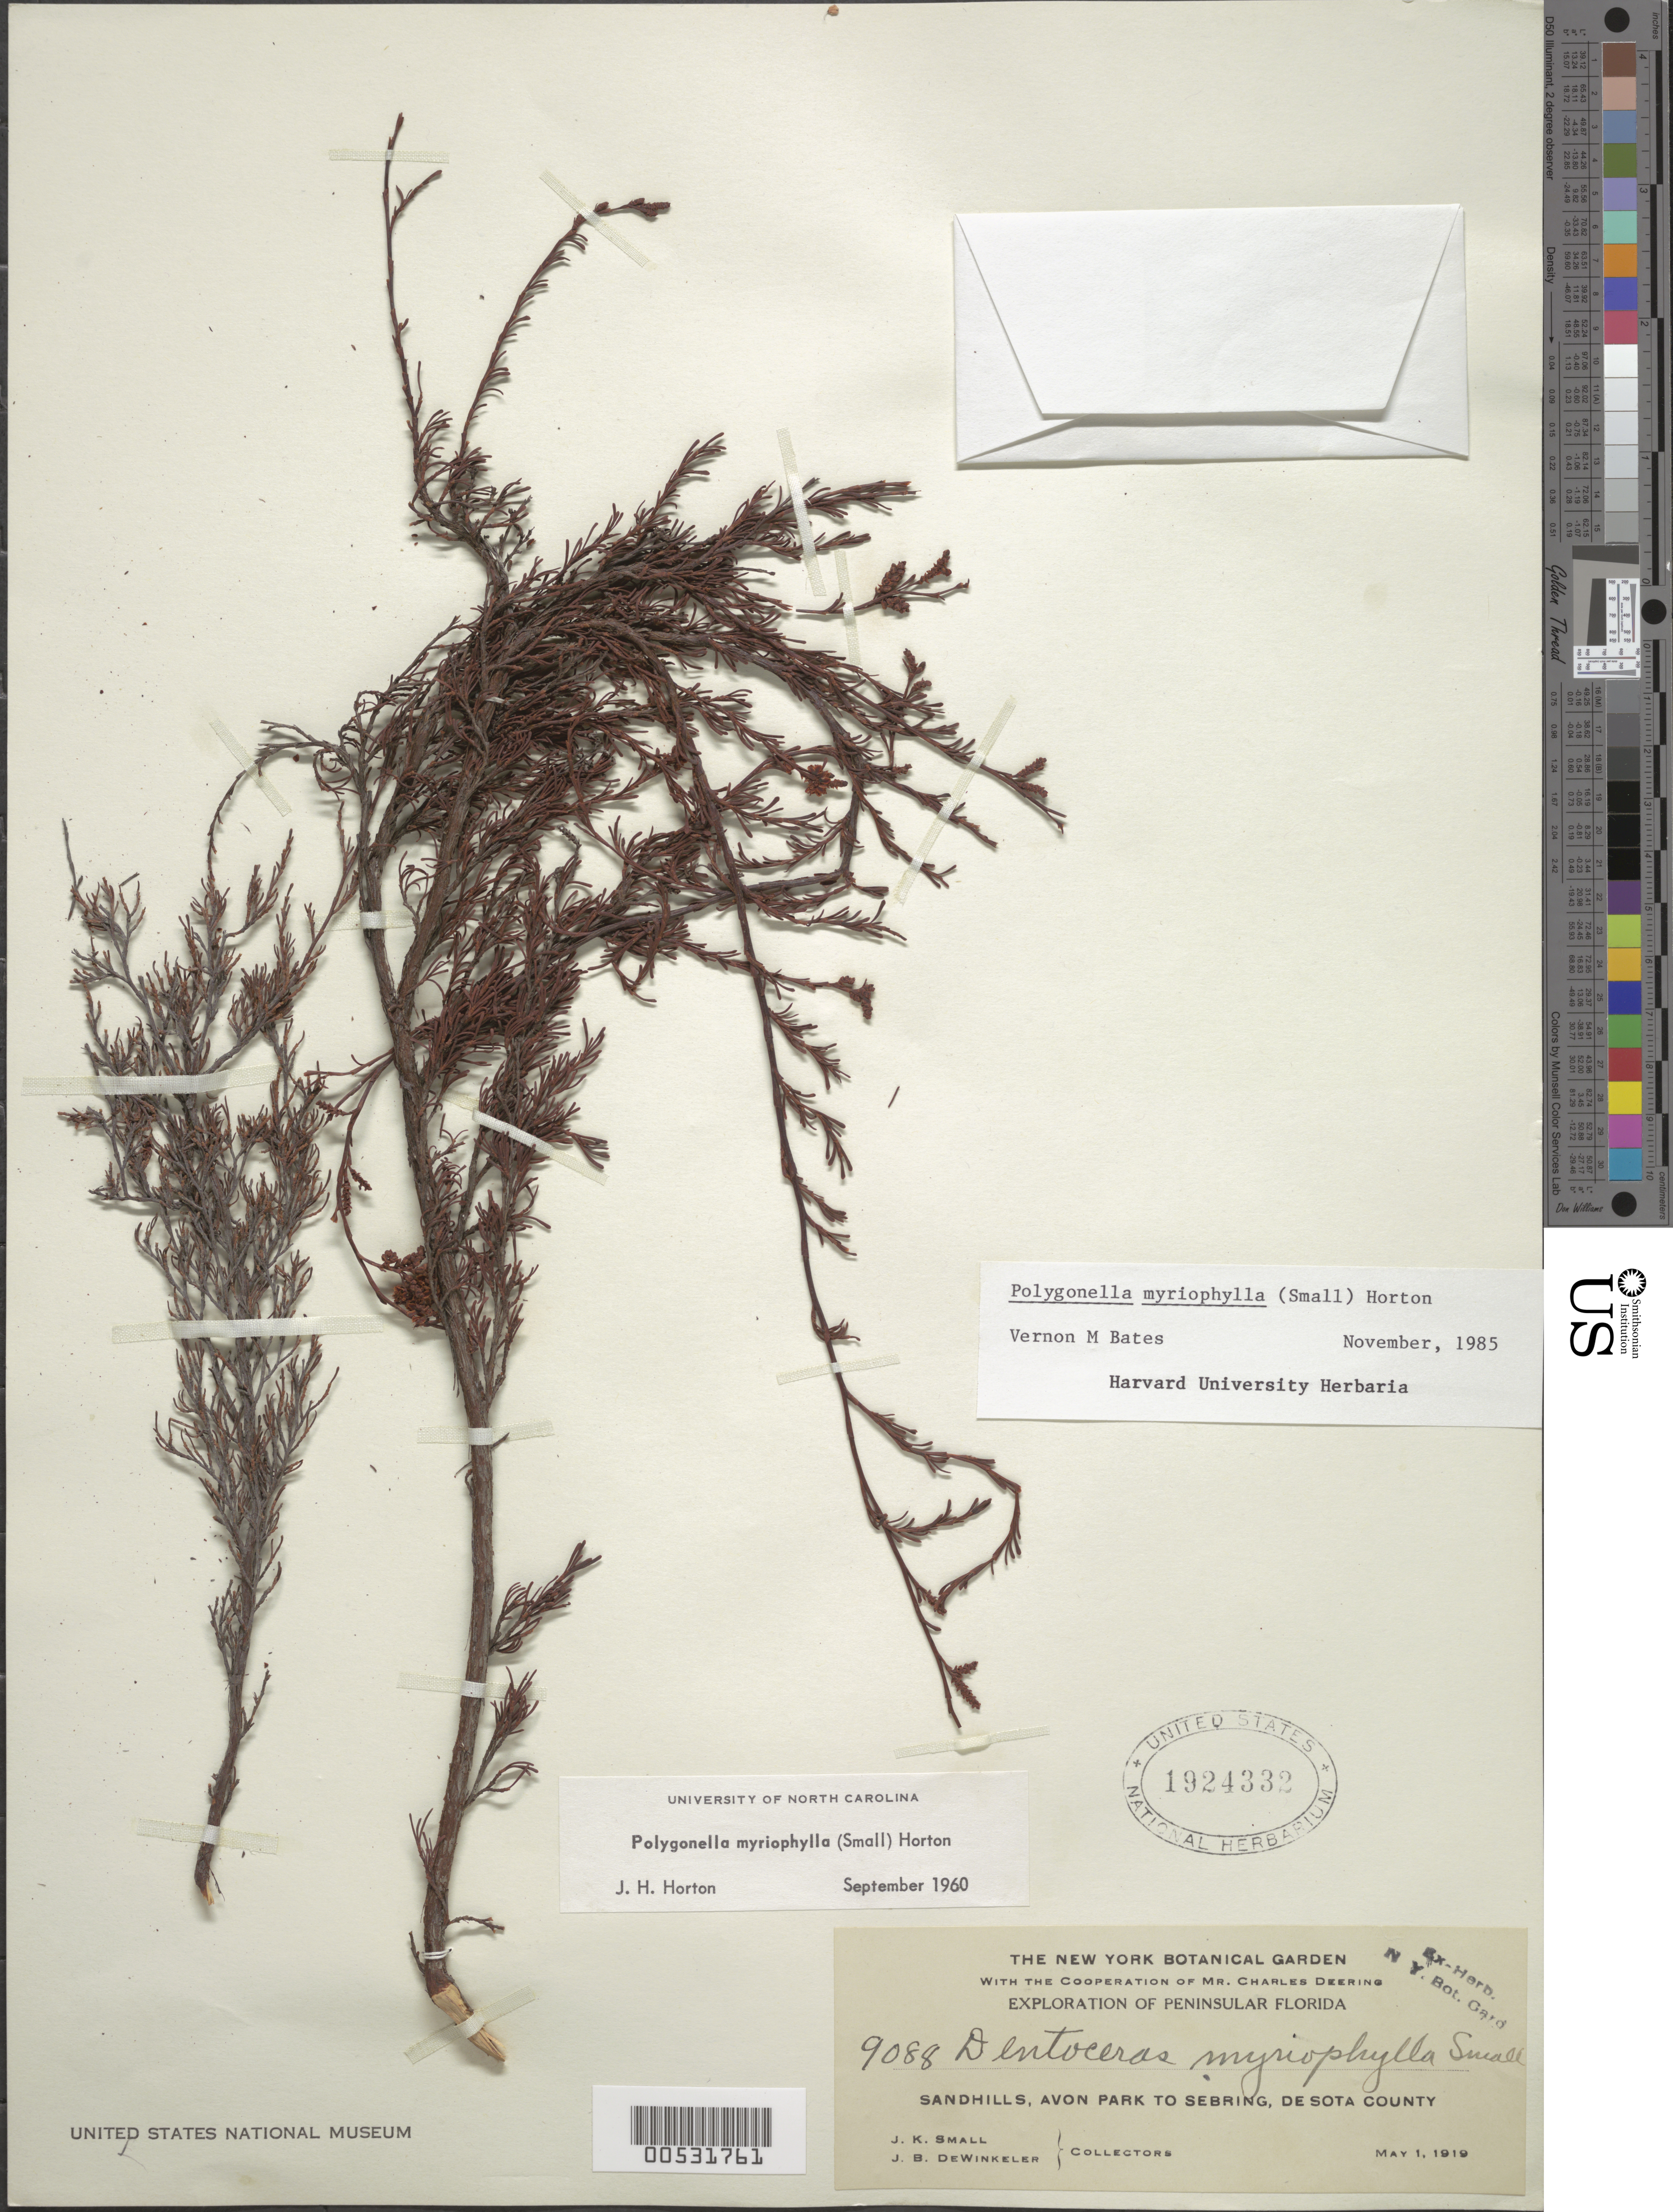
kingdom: Plantae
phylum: Tracheophyta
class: Magnoliopsida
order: Caryophyllales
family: Polygonaceae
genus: Polygonella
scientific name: Polygonella myriophylla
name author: (Small) Horton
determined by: Bates, V. M., (UNITED STATES)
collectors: J. K. Small & J. DeWinkeler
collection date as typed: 01 May 1919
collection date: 1919-05-01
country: United States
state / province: Florida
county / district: De Soto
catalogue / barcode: US 1924332